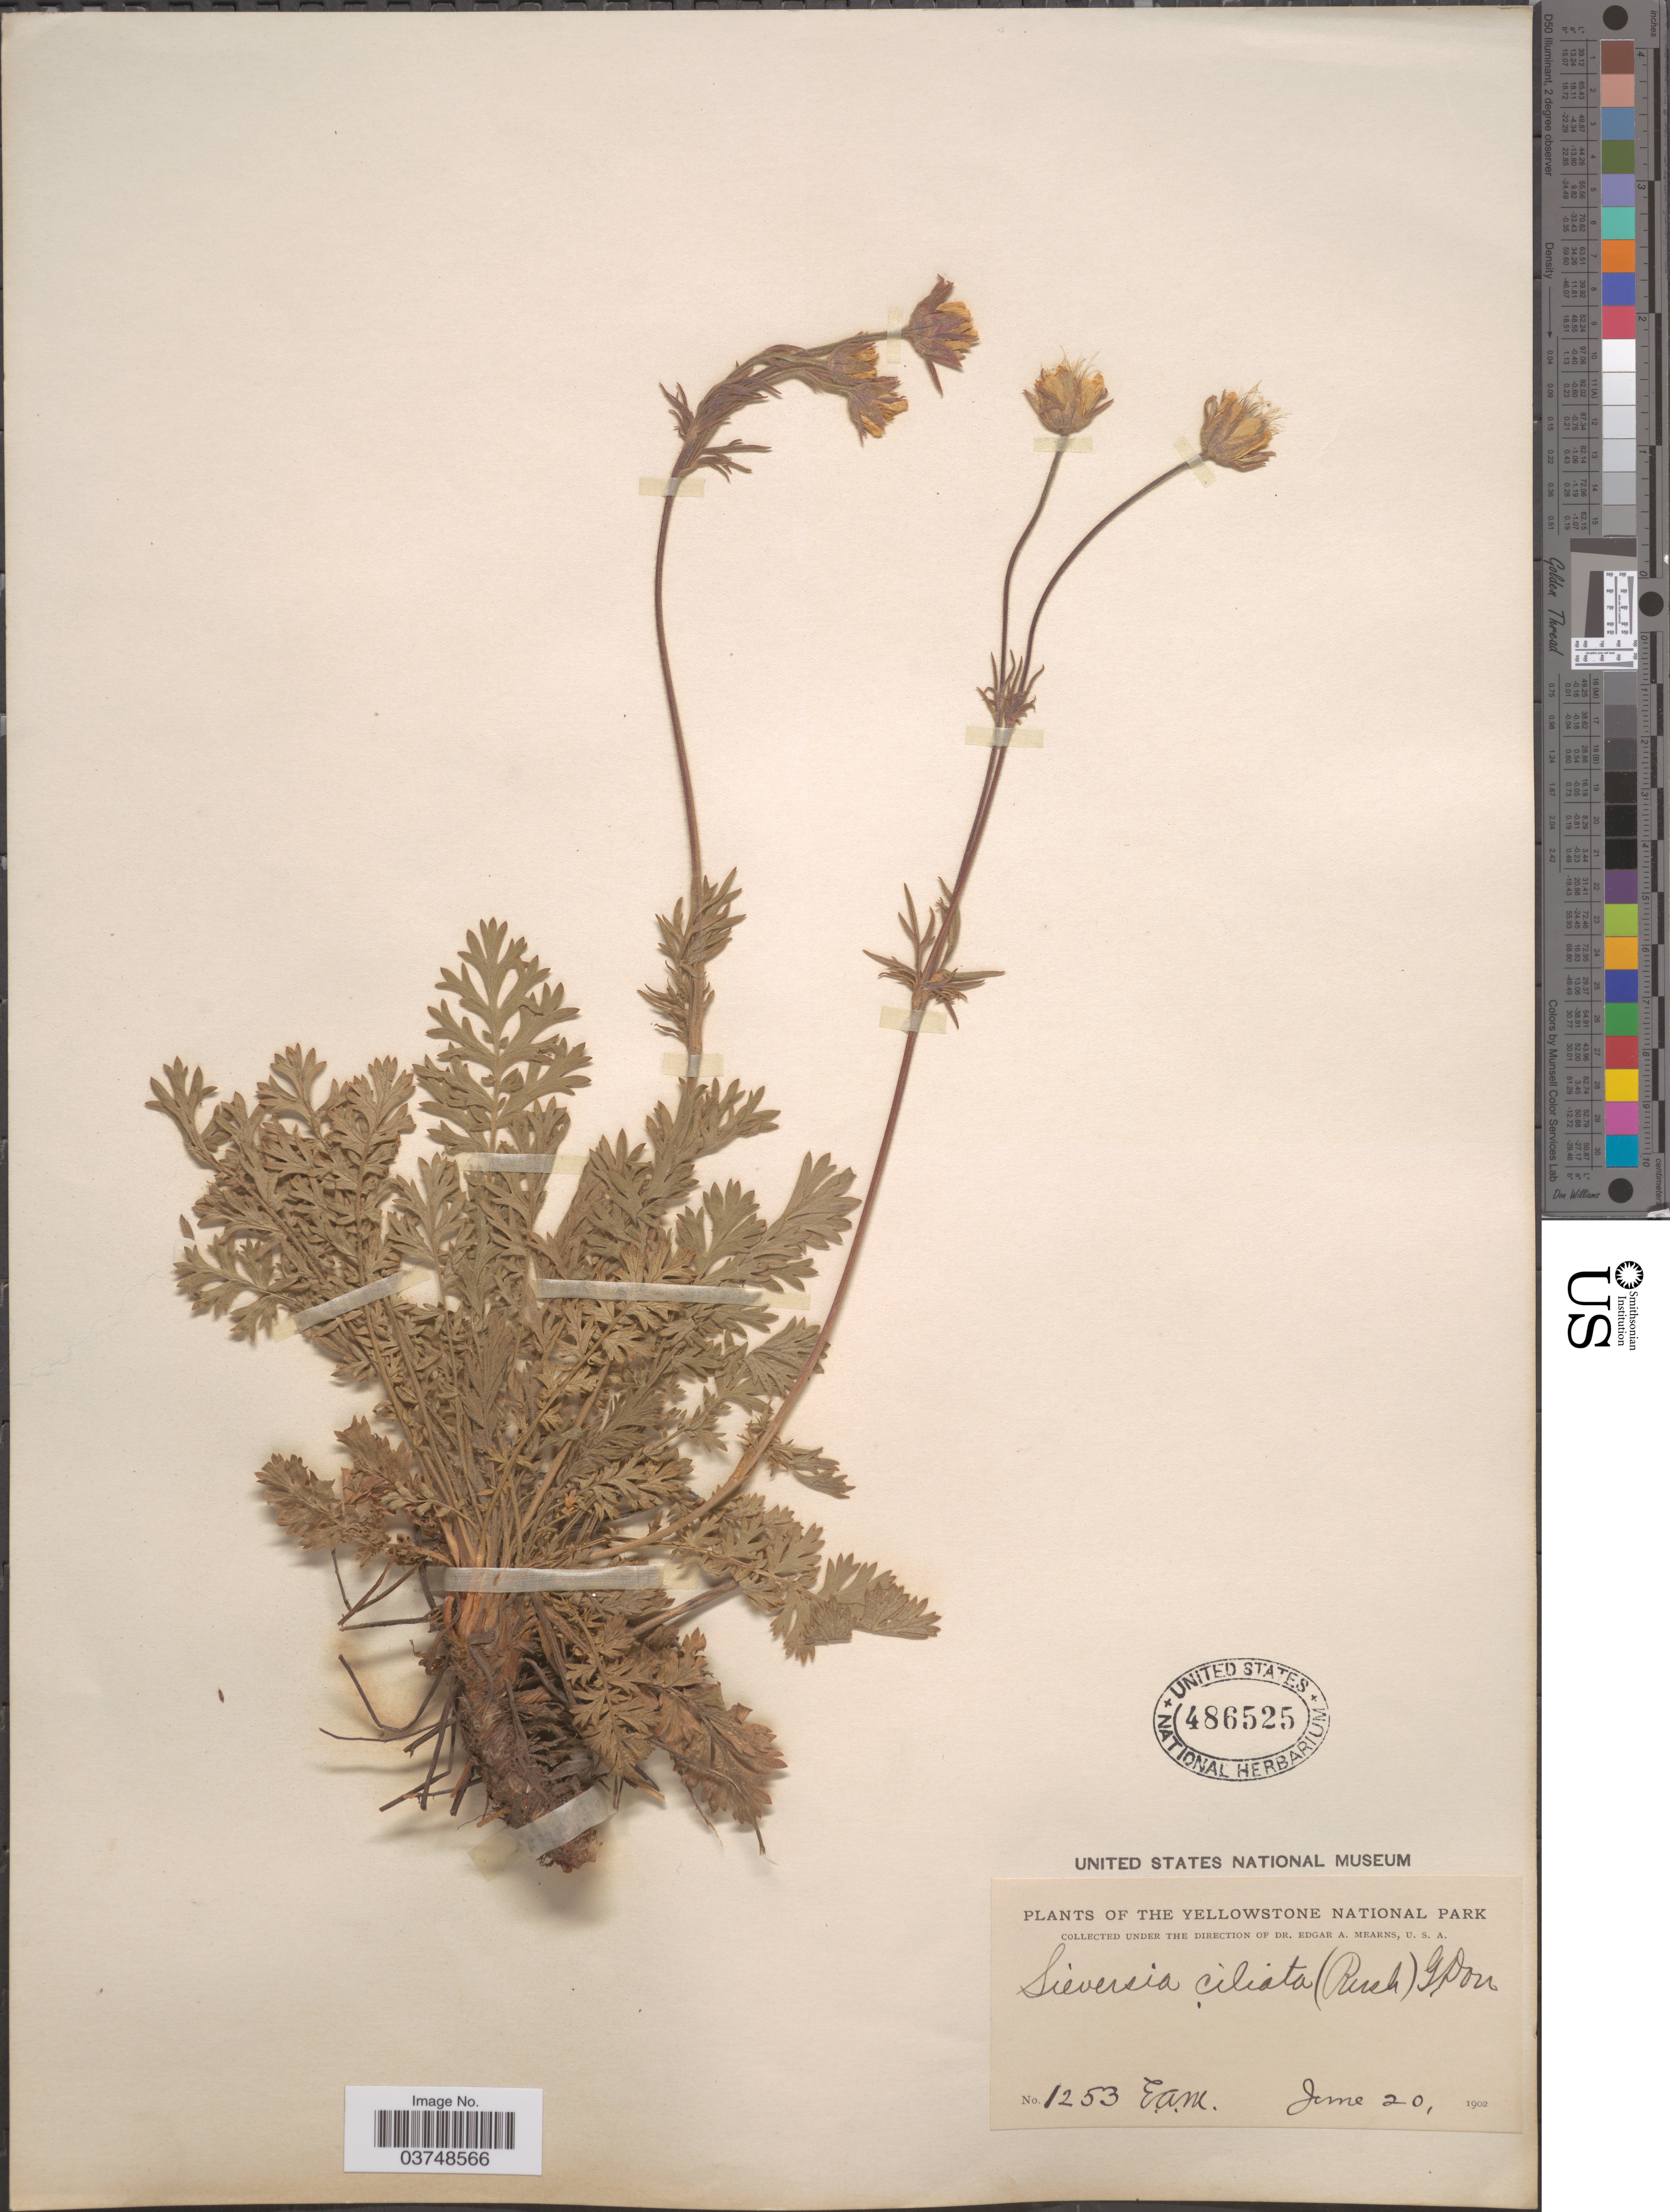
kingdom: Plantae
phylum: Tracheophyta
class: Magnoliopsida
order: Rosales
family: Rosaceae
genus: Geum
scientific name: Geum triflorum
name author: Pursh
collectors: E. A. Mearns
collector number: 1253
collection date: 1902-06-20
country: United States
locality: Yellowstone National Park.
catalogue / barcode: US 486525